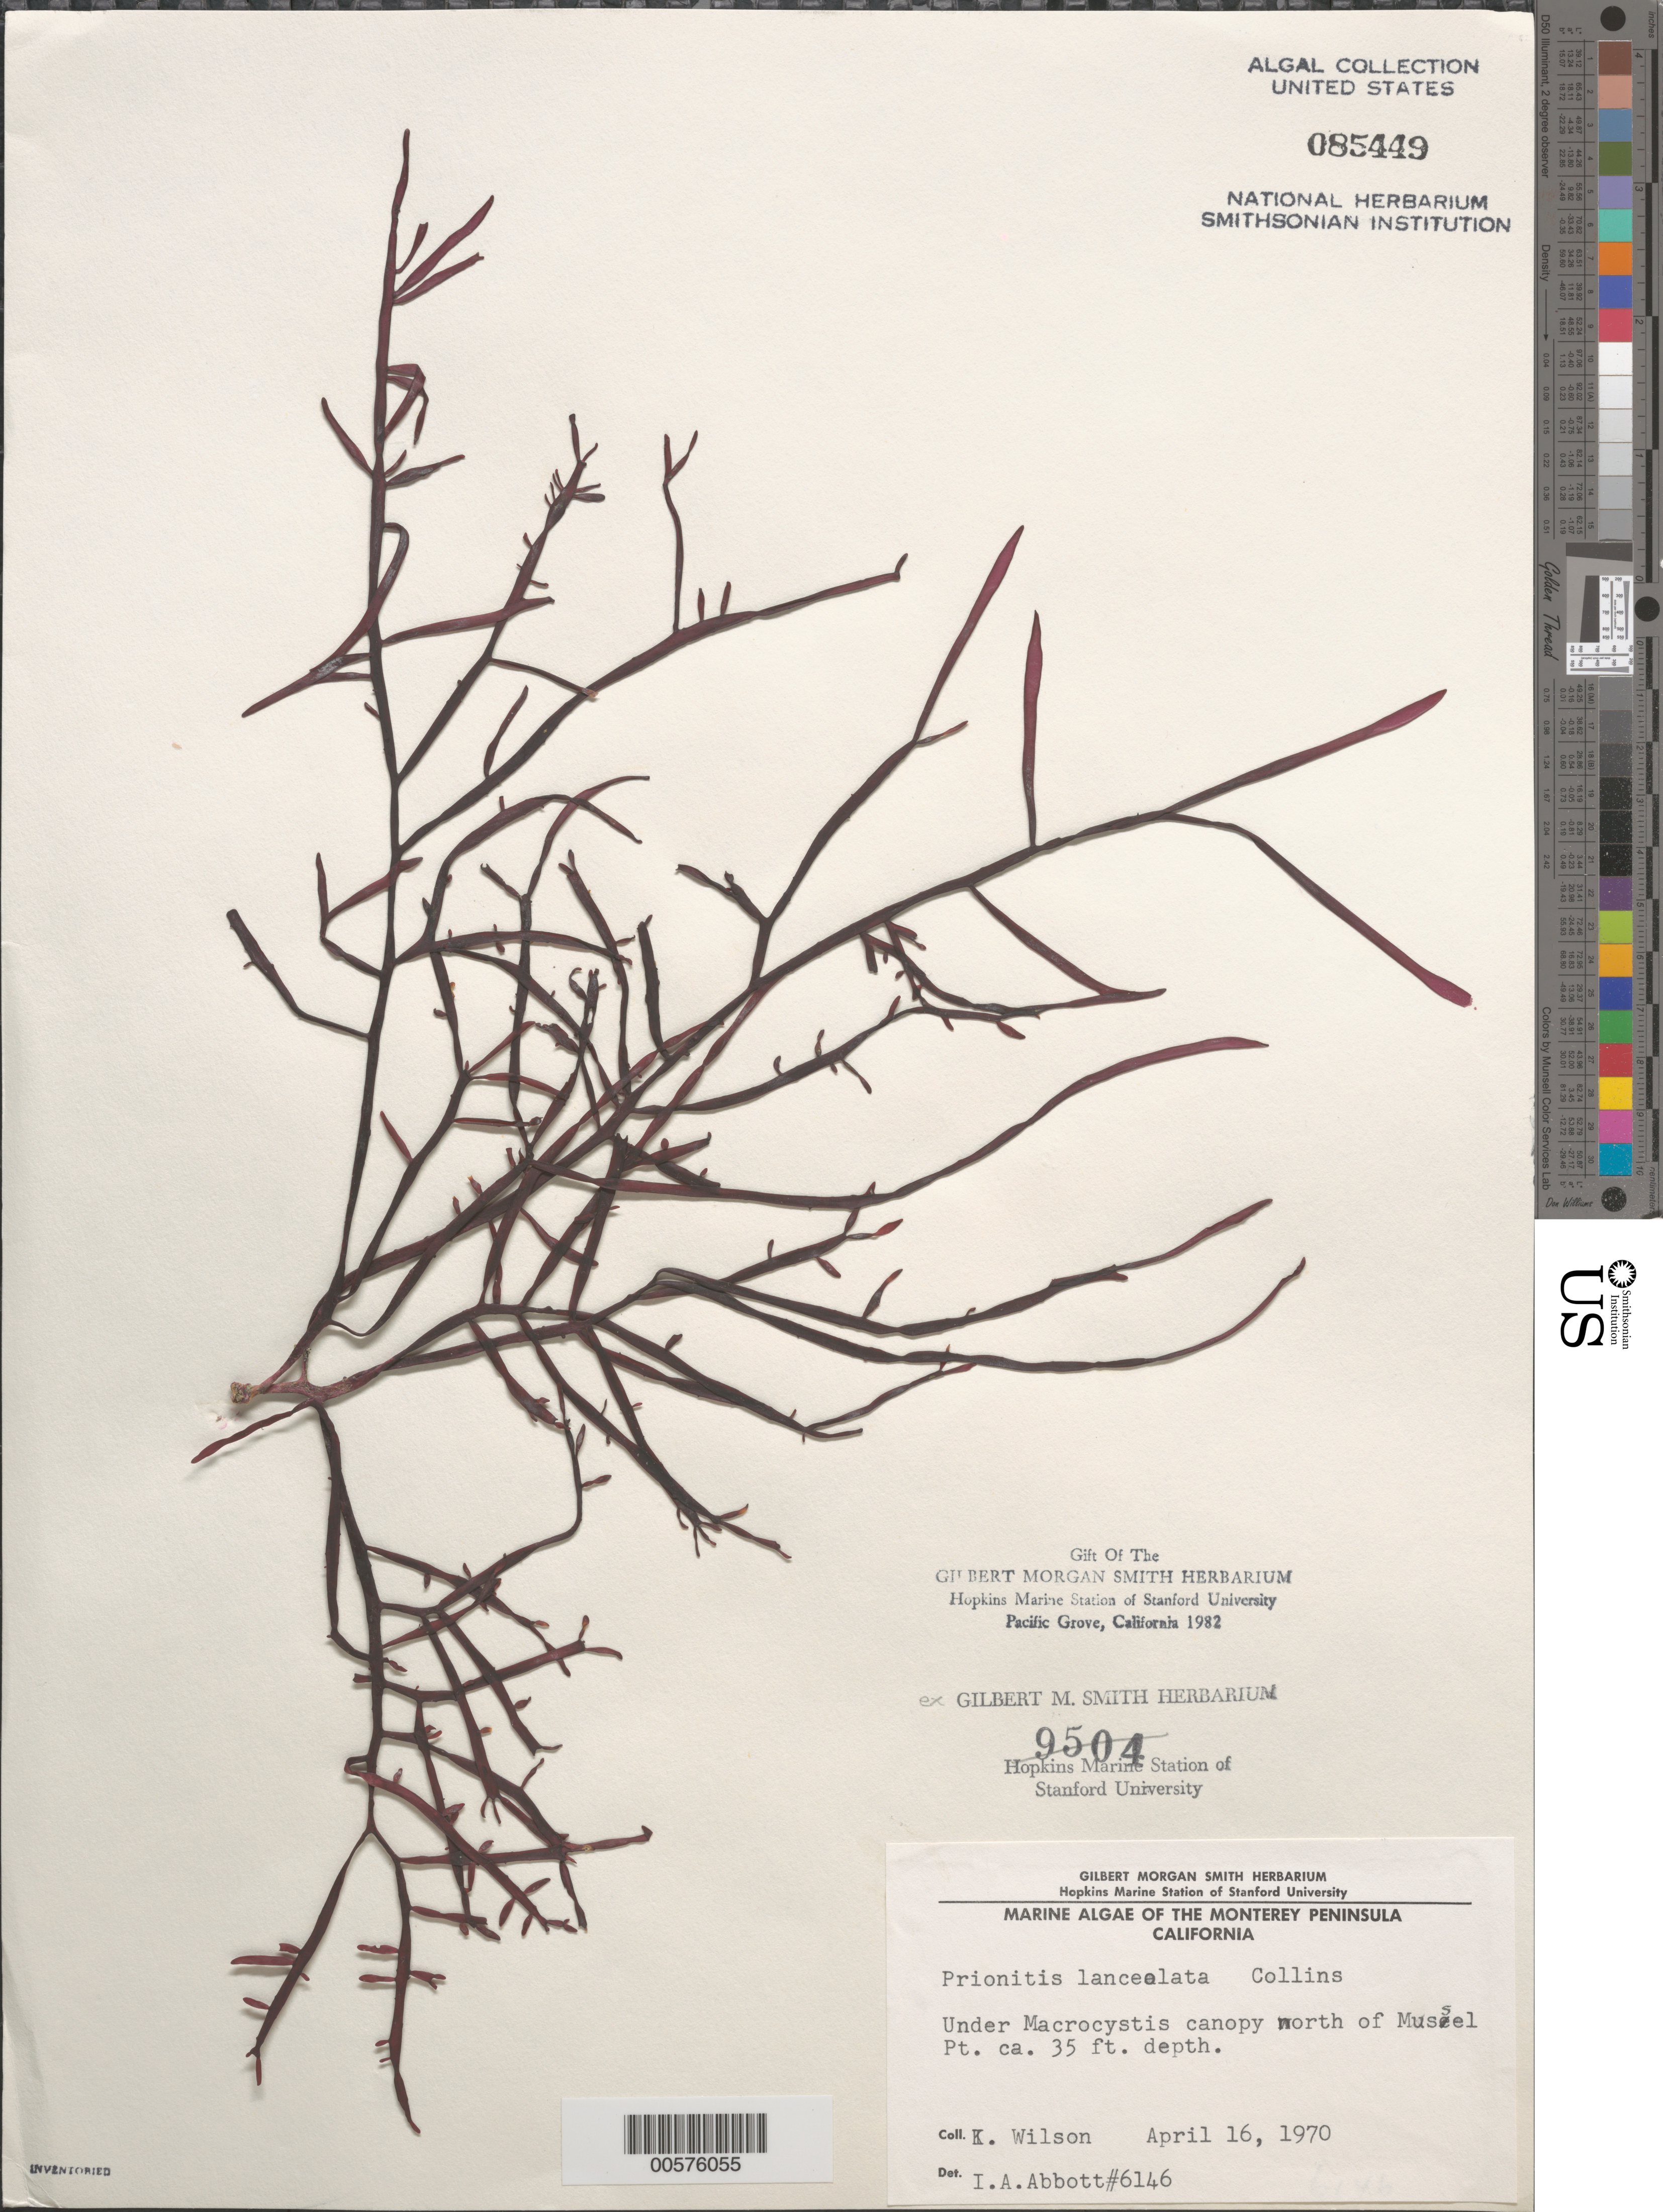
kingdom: Plantae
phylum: Rhodophyta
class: Florideophyceae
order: Cryptonemiales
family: Cryptonemiaceae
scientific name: Prionitis lanceolata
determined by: Abbott, Isabella A.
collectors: K. Wilson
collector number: IAA 6146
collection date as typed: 16 Apr 1970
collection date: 1970-04-16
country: United States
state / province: California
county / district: Monterey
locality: North of Mussel Point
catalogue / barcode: US 85449